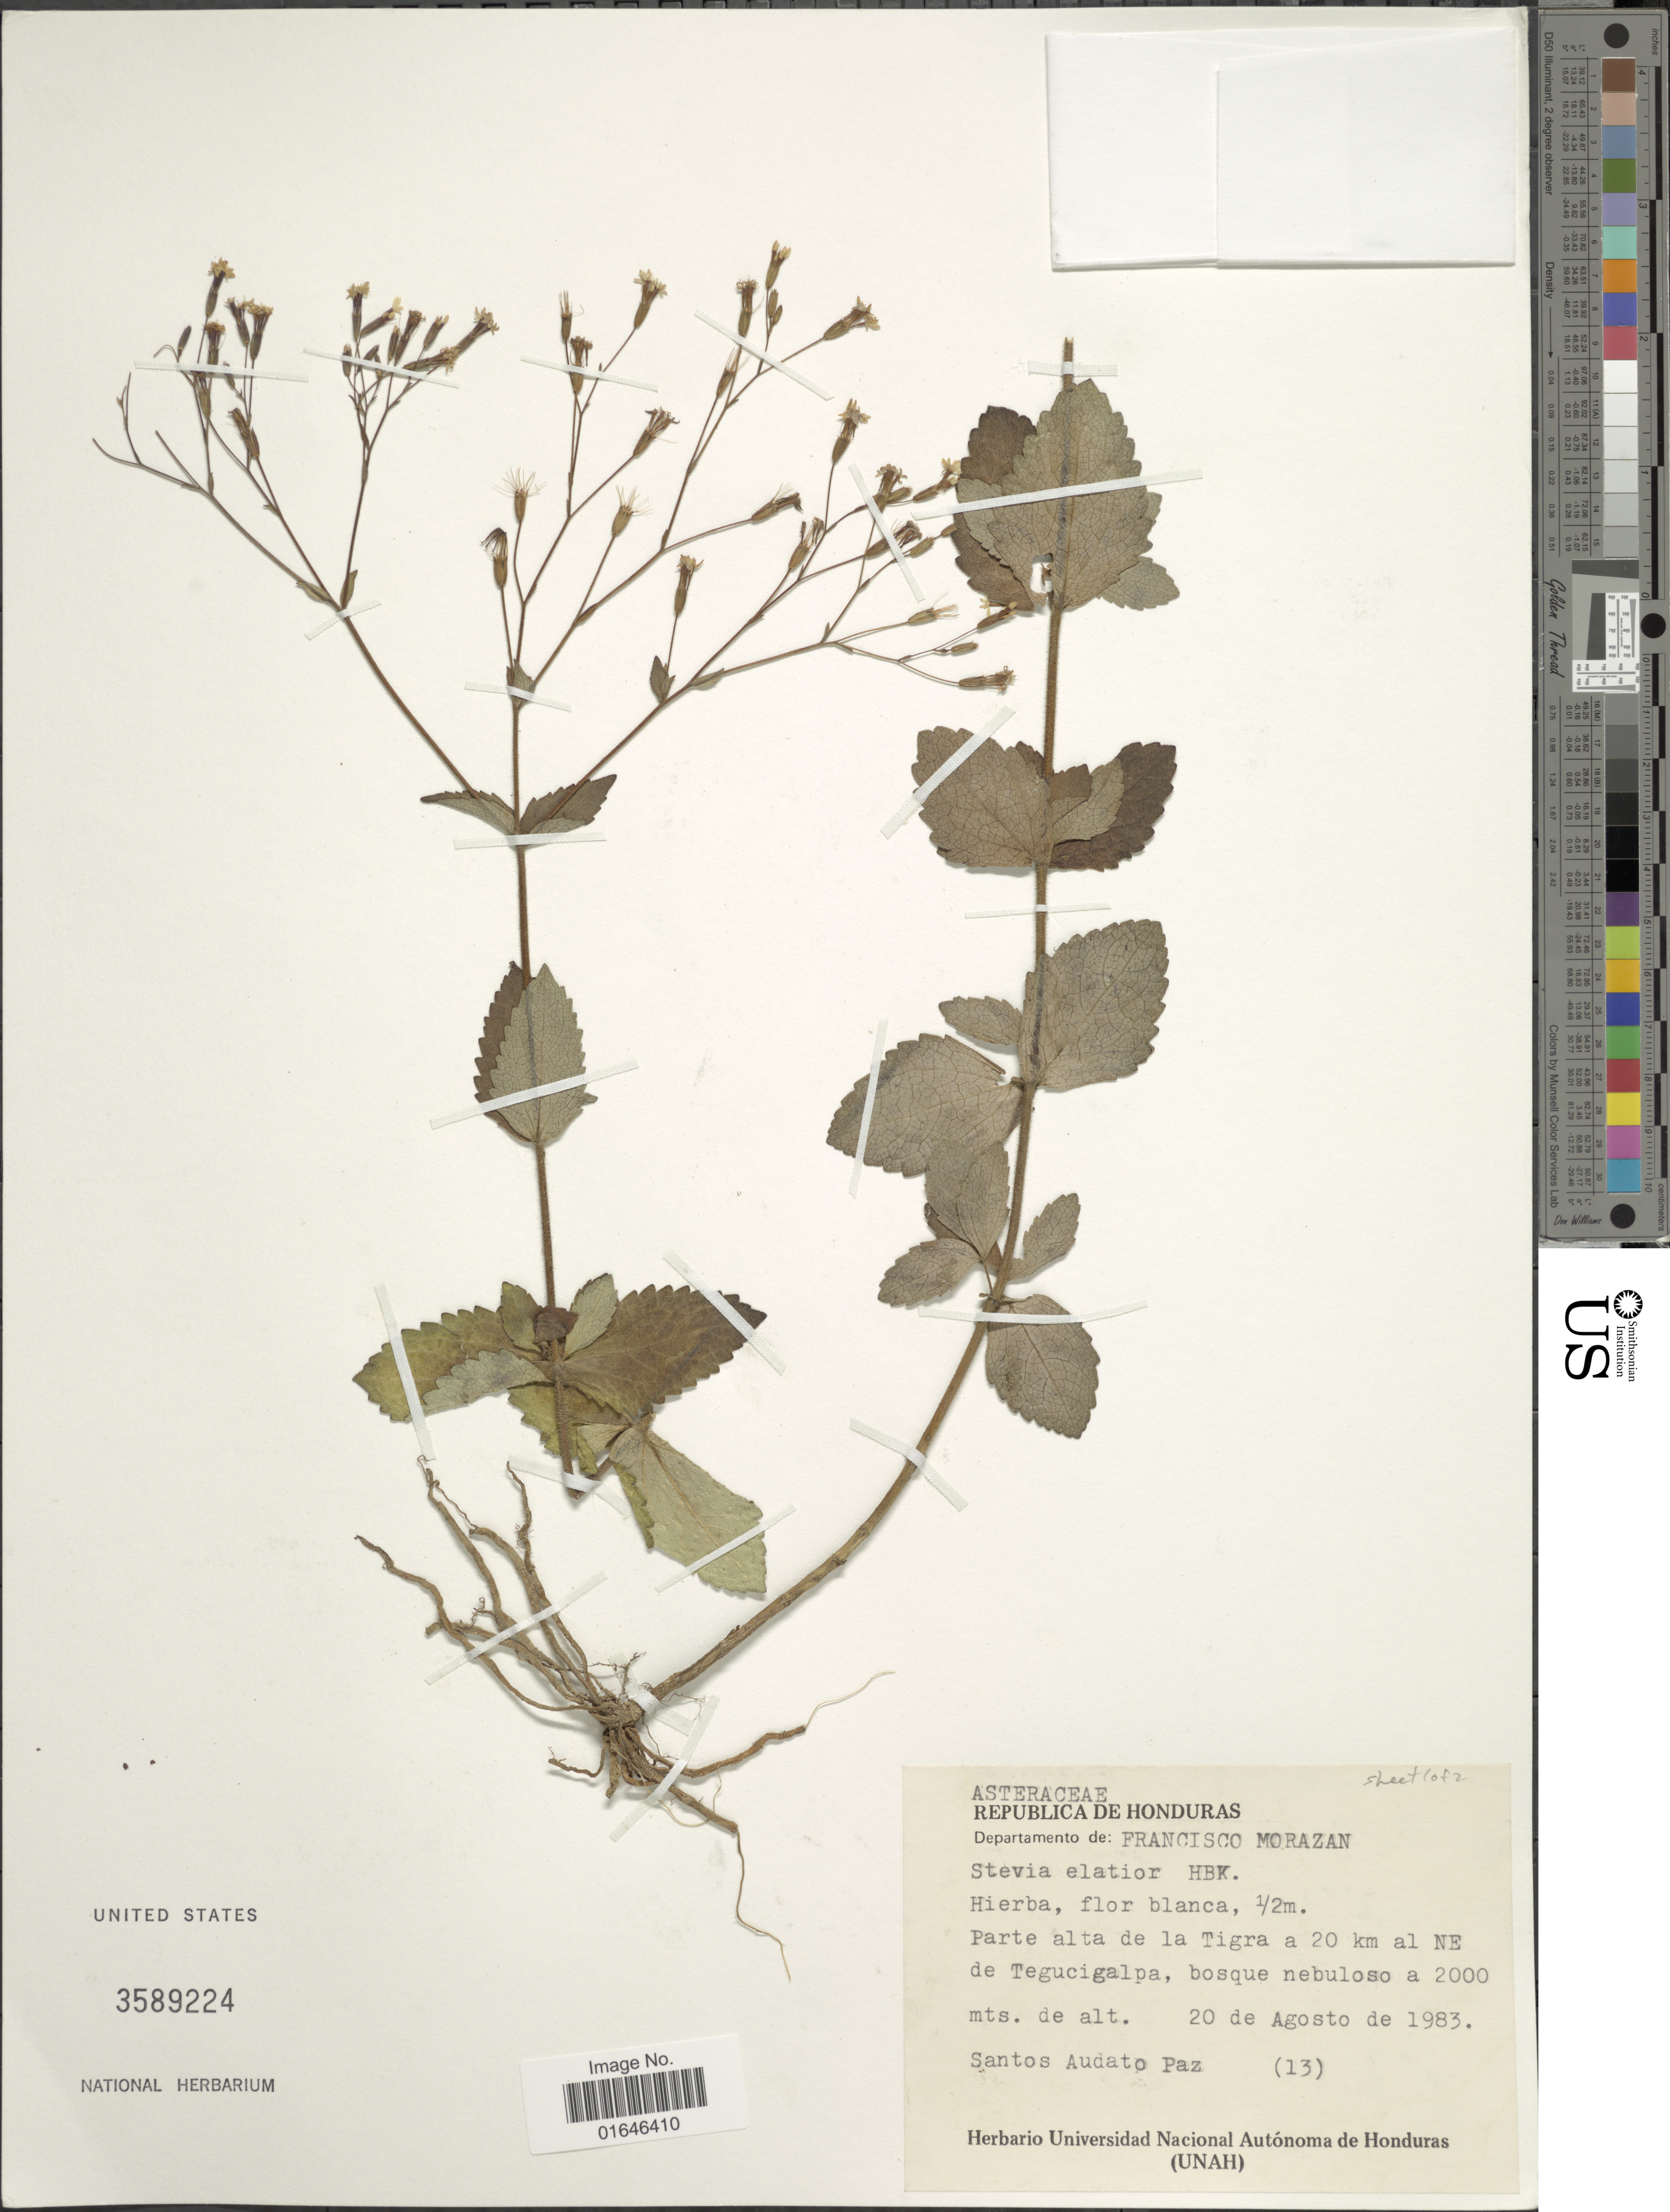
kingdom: Plantae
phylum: Tracheophyta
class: Magnoliopsida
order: Asterales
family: Asteraceae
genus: Stevia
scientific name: Stevia elatior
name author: Kunth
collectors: S. Paz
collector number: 13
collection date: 1983-08-20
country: Honduras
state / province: Fco. Morazán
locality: Parte alta de la Tigra a 20 km al NE de Tegucigalpa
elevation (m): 2000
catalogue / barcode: US 3589224